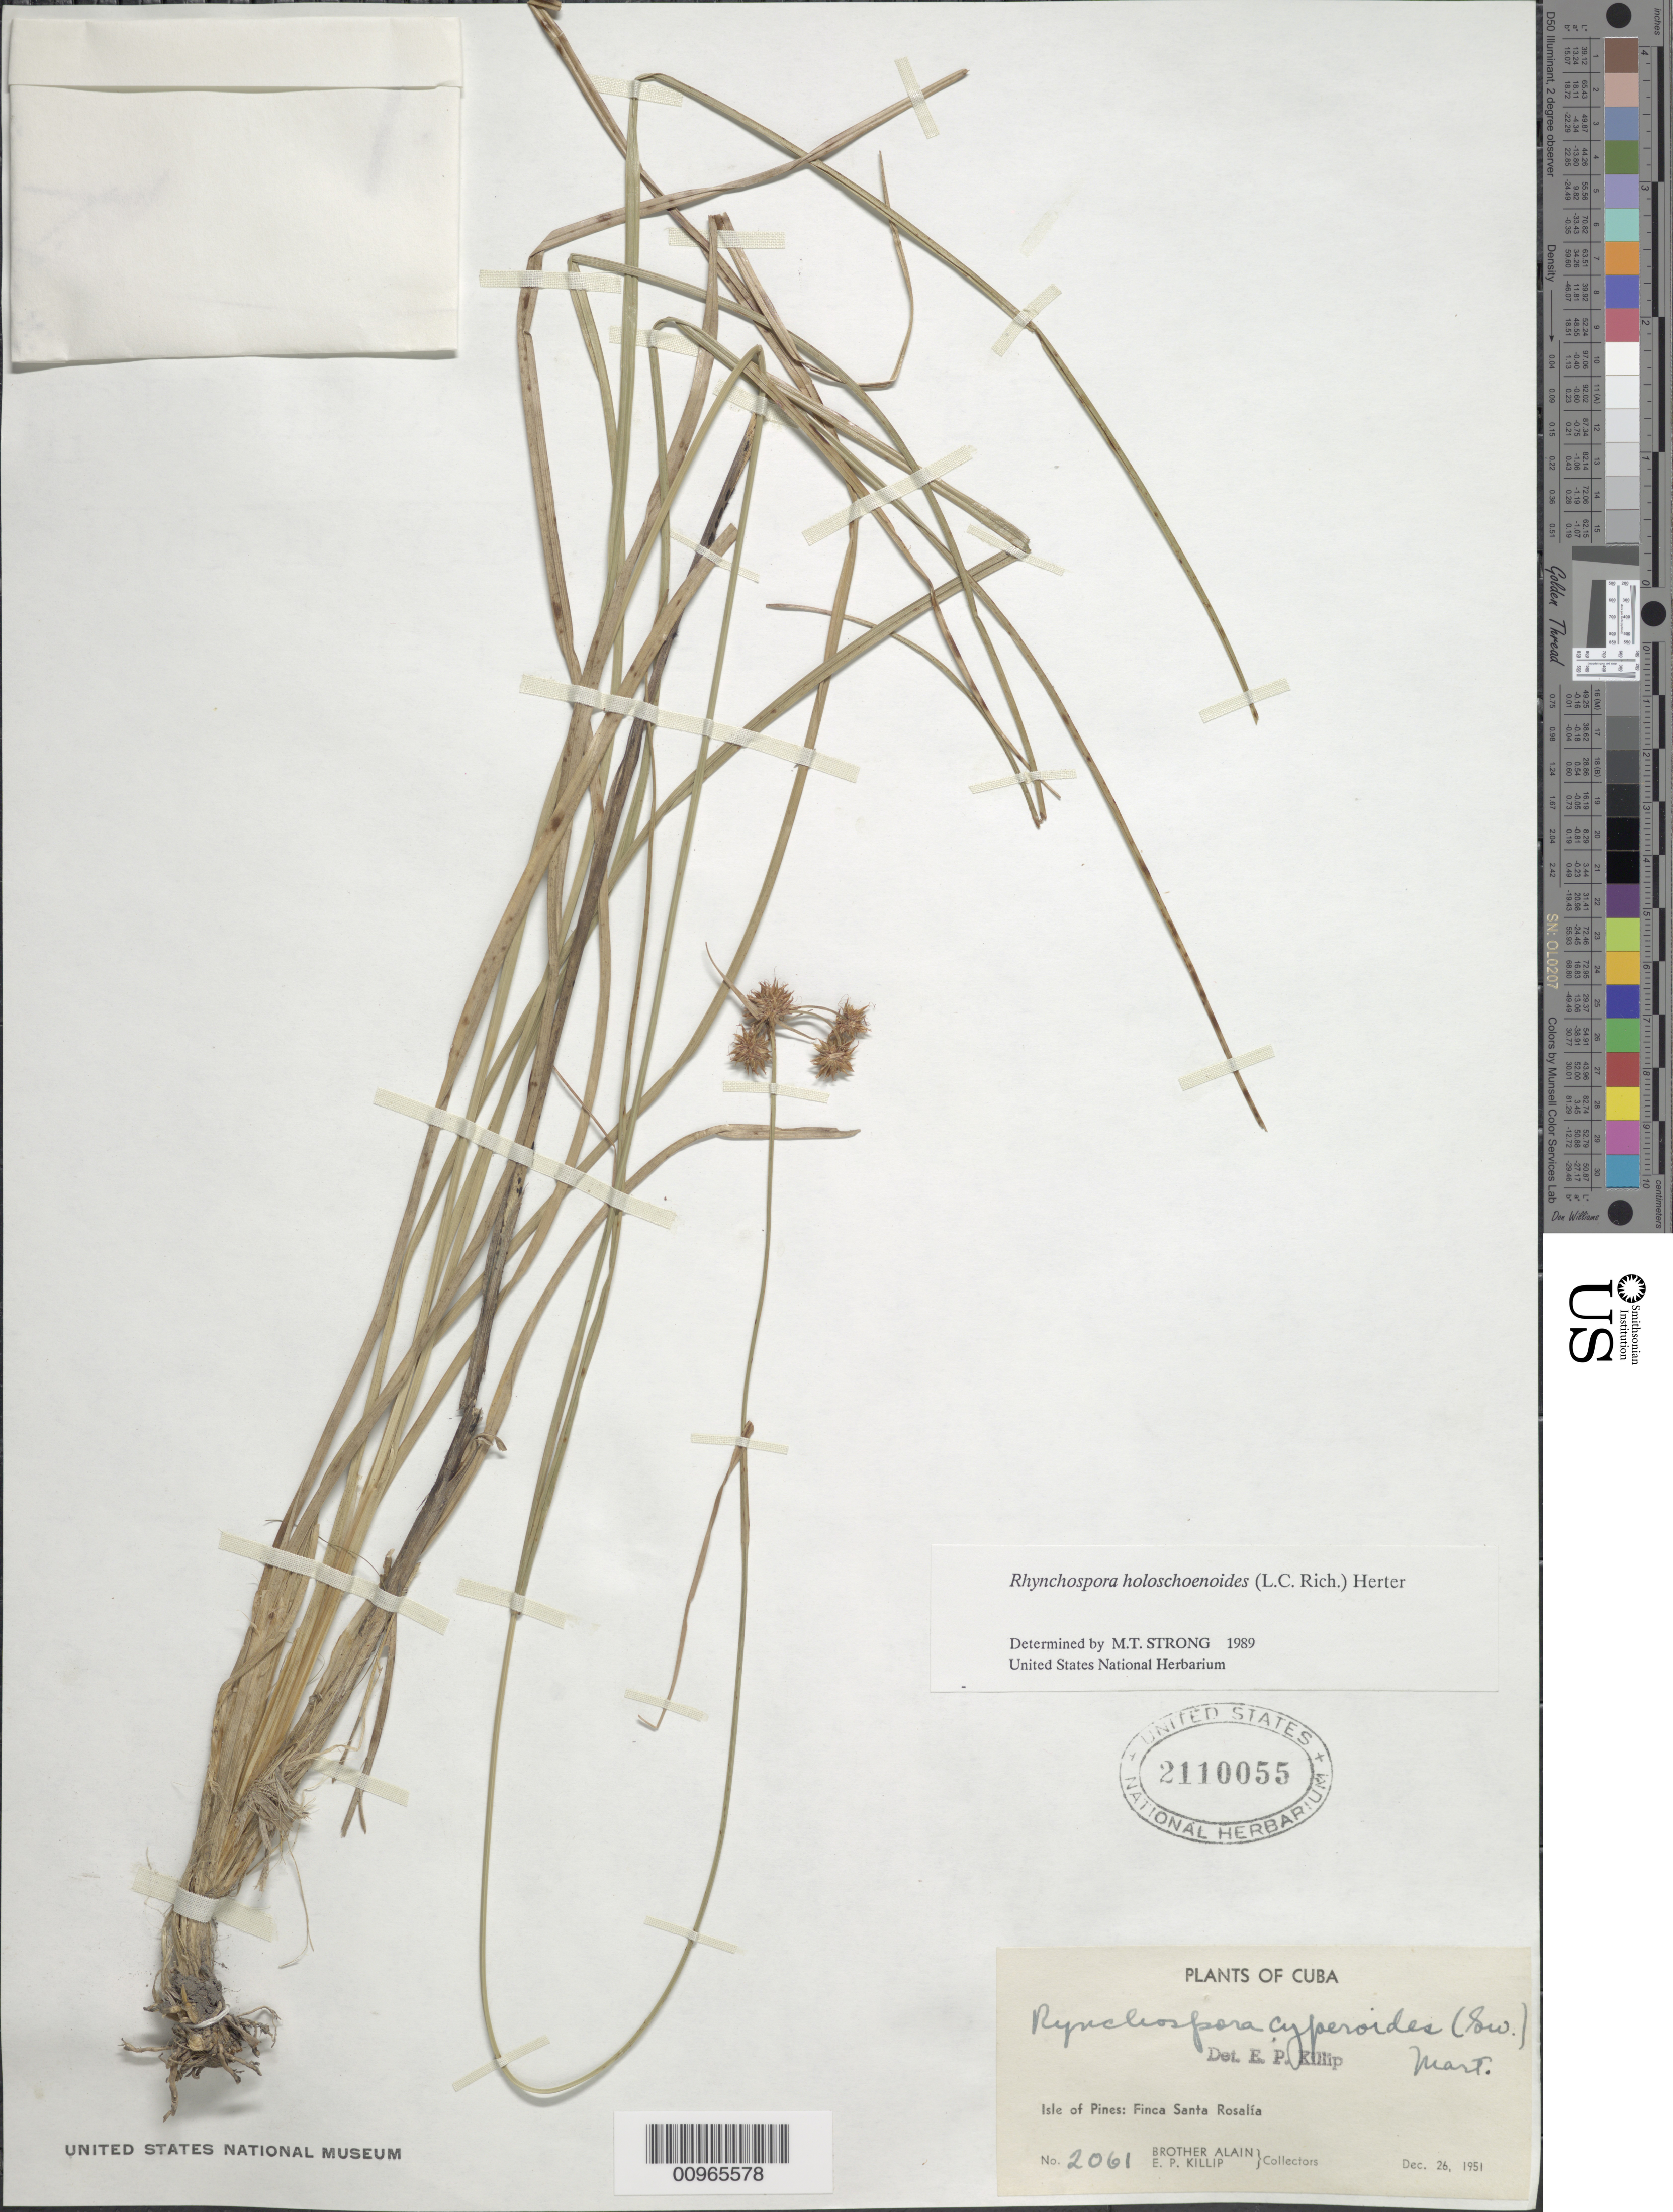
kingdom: Plantae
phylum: Tracheophyta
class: Liliopsida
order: Poales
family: Cyperaceae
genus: Rhynchospora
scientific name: Rhynchospora holoschoenoides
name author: (Rich.) Herter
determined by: Strong, M. T., (US), Smithsonian Institution - National Museum of Natural History (UNITED STATES)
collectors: A. H. Liogier & E. P. Killip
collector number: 2061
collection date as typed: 26 Dec 1951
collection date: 1951-12-26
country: Cuba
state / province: Isla de la Juventud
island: Isla de la Juventud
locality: Isle of Pines, Finca Santa Rosalía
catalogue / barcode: US 2110055